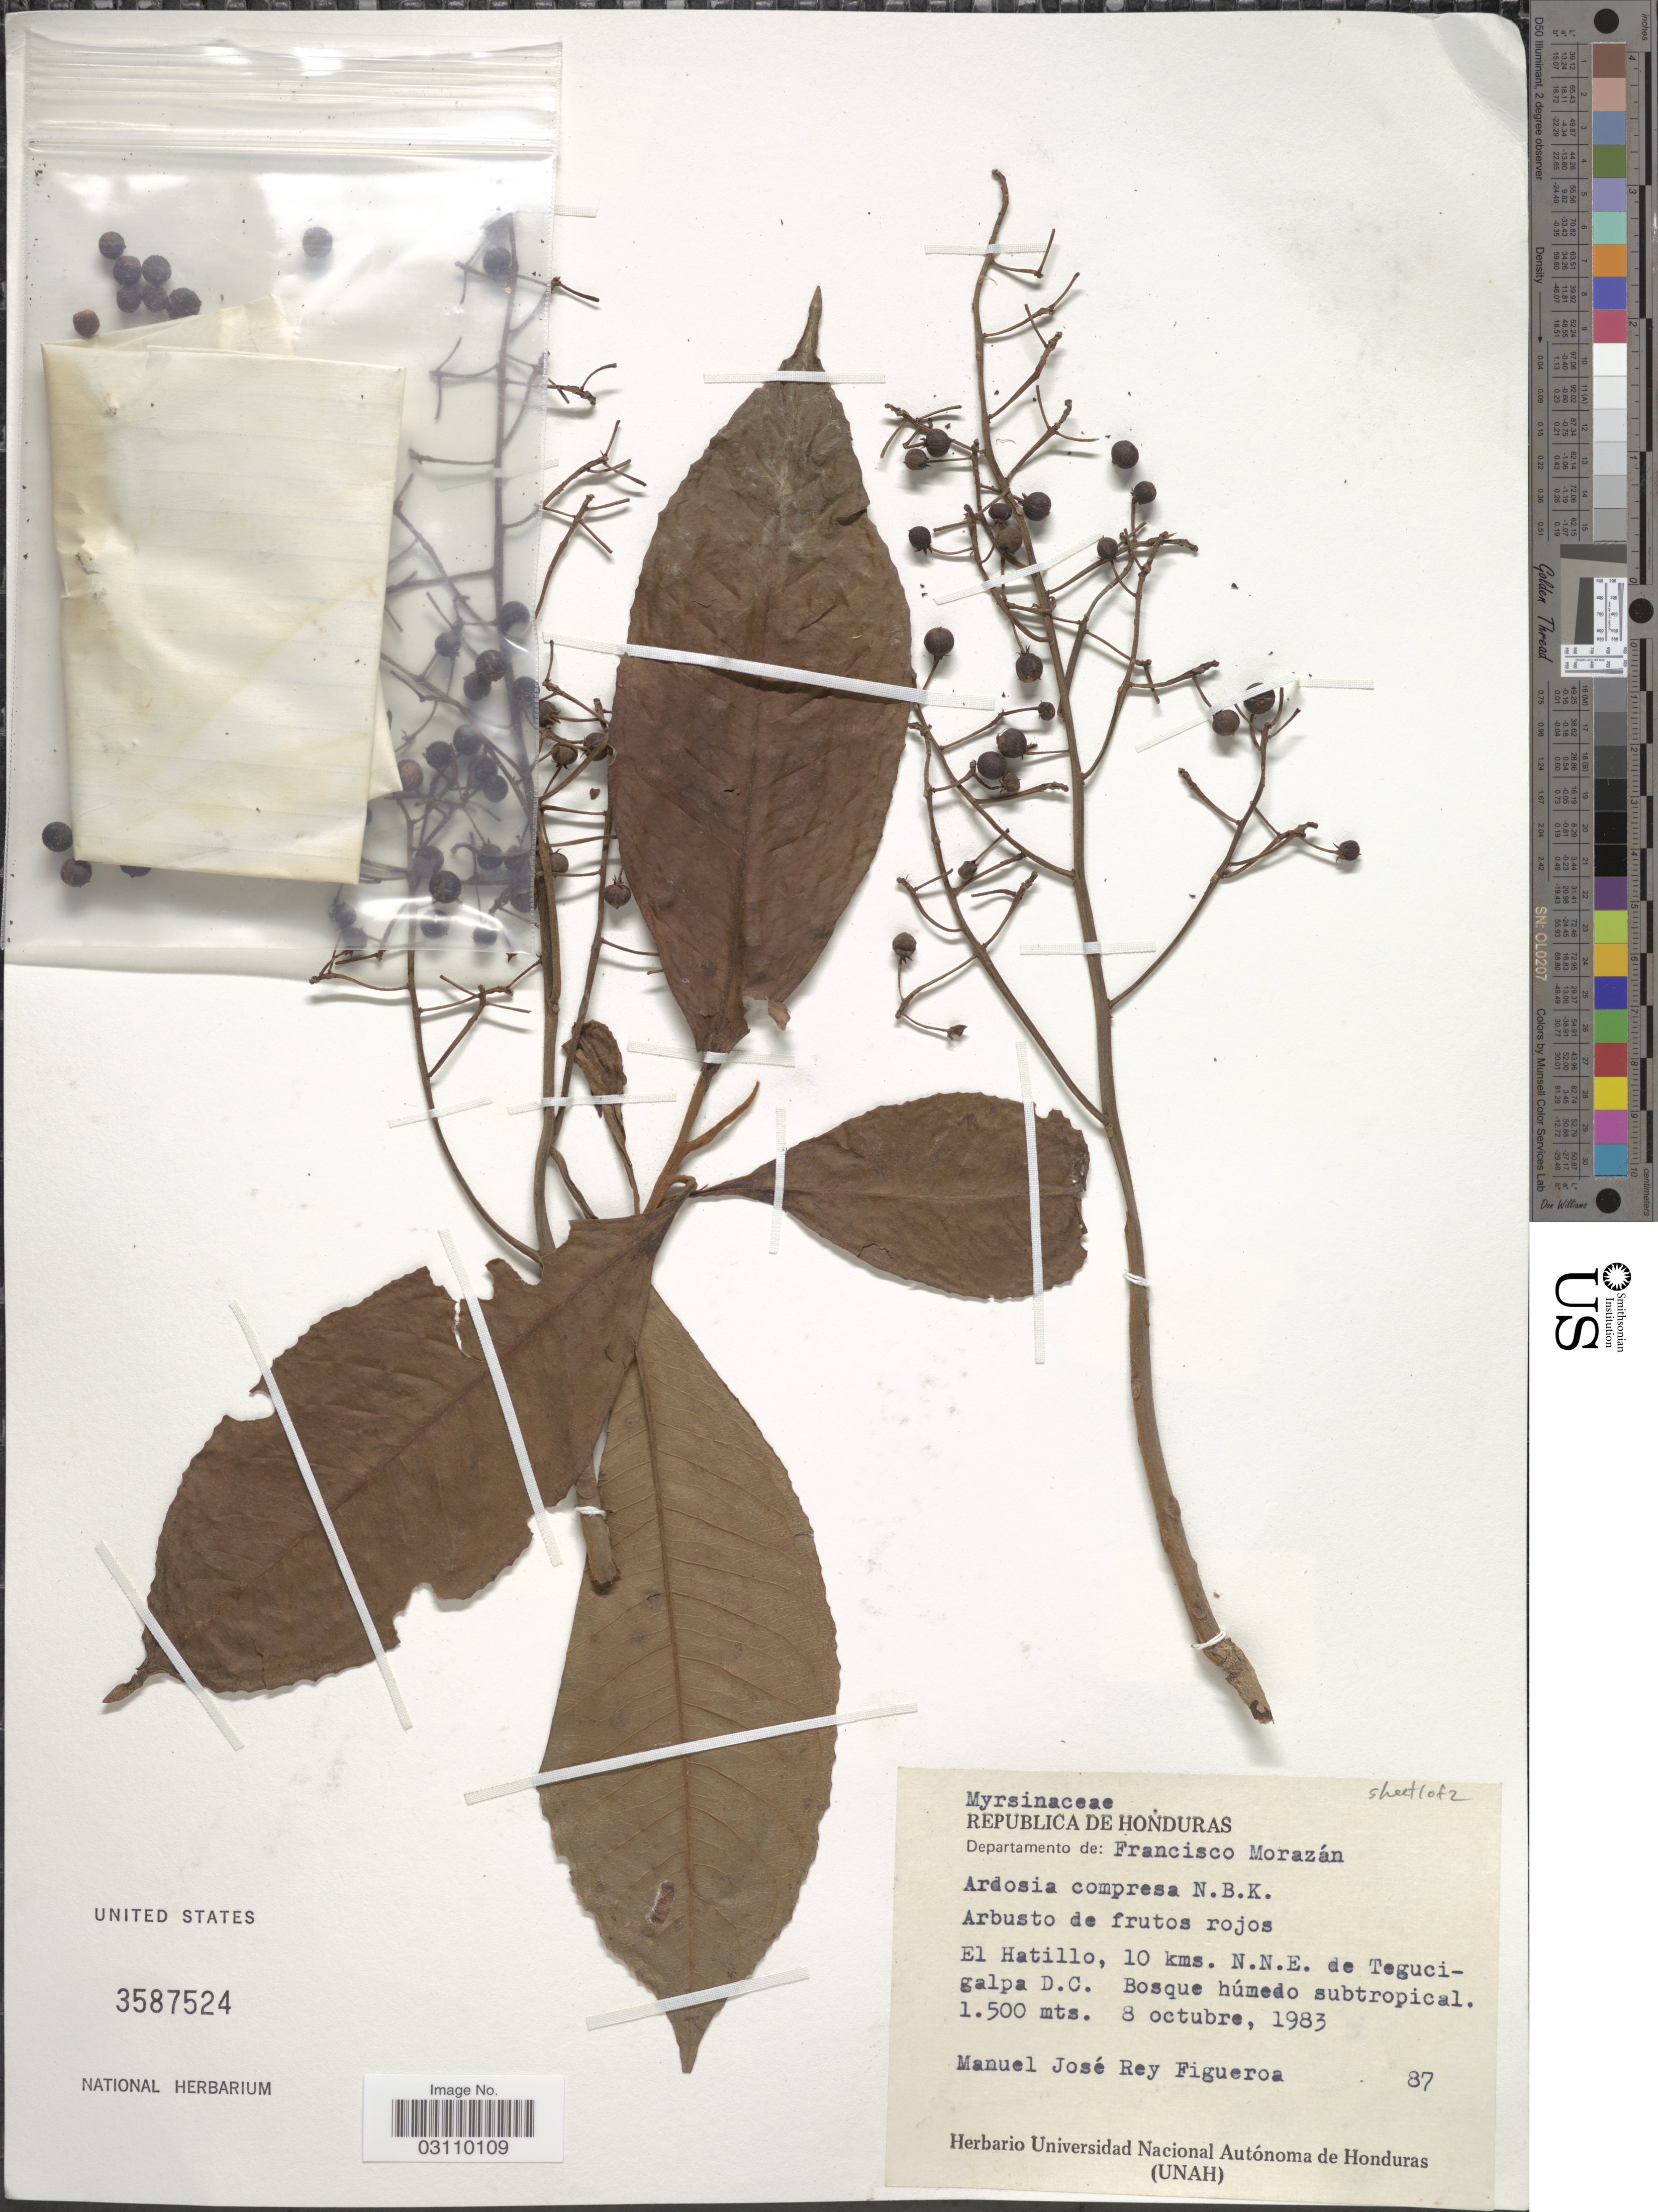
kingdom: Plantae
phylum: Tracheophyta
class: Magnoliopsida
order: Ericales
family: Primulaceae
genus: Ardisia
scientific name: Ardisia compressa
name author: Kunth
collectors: M. Figueroa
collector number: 87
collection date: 1983-10-08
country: Honduras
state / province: Fco. Morazán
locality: Departamento de: Francisco Morazán. El Hatillo, 10 kms. N.N.E. de Tegucigalpa D.C.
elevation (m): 1500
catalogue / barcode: US 3587524